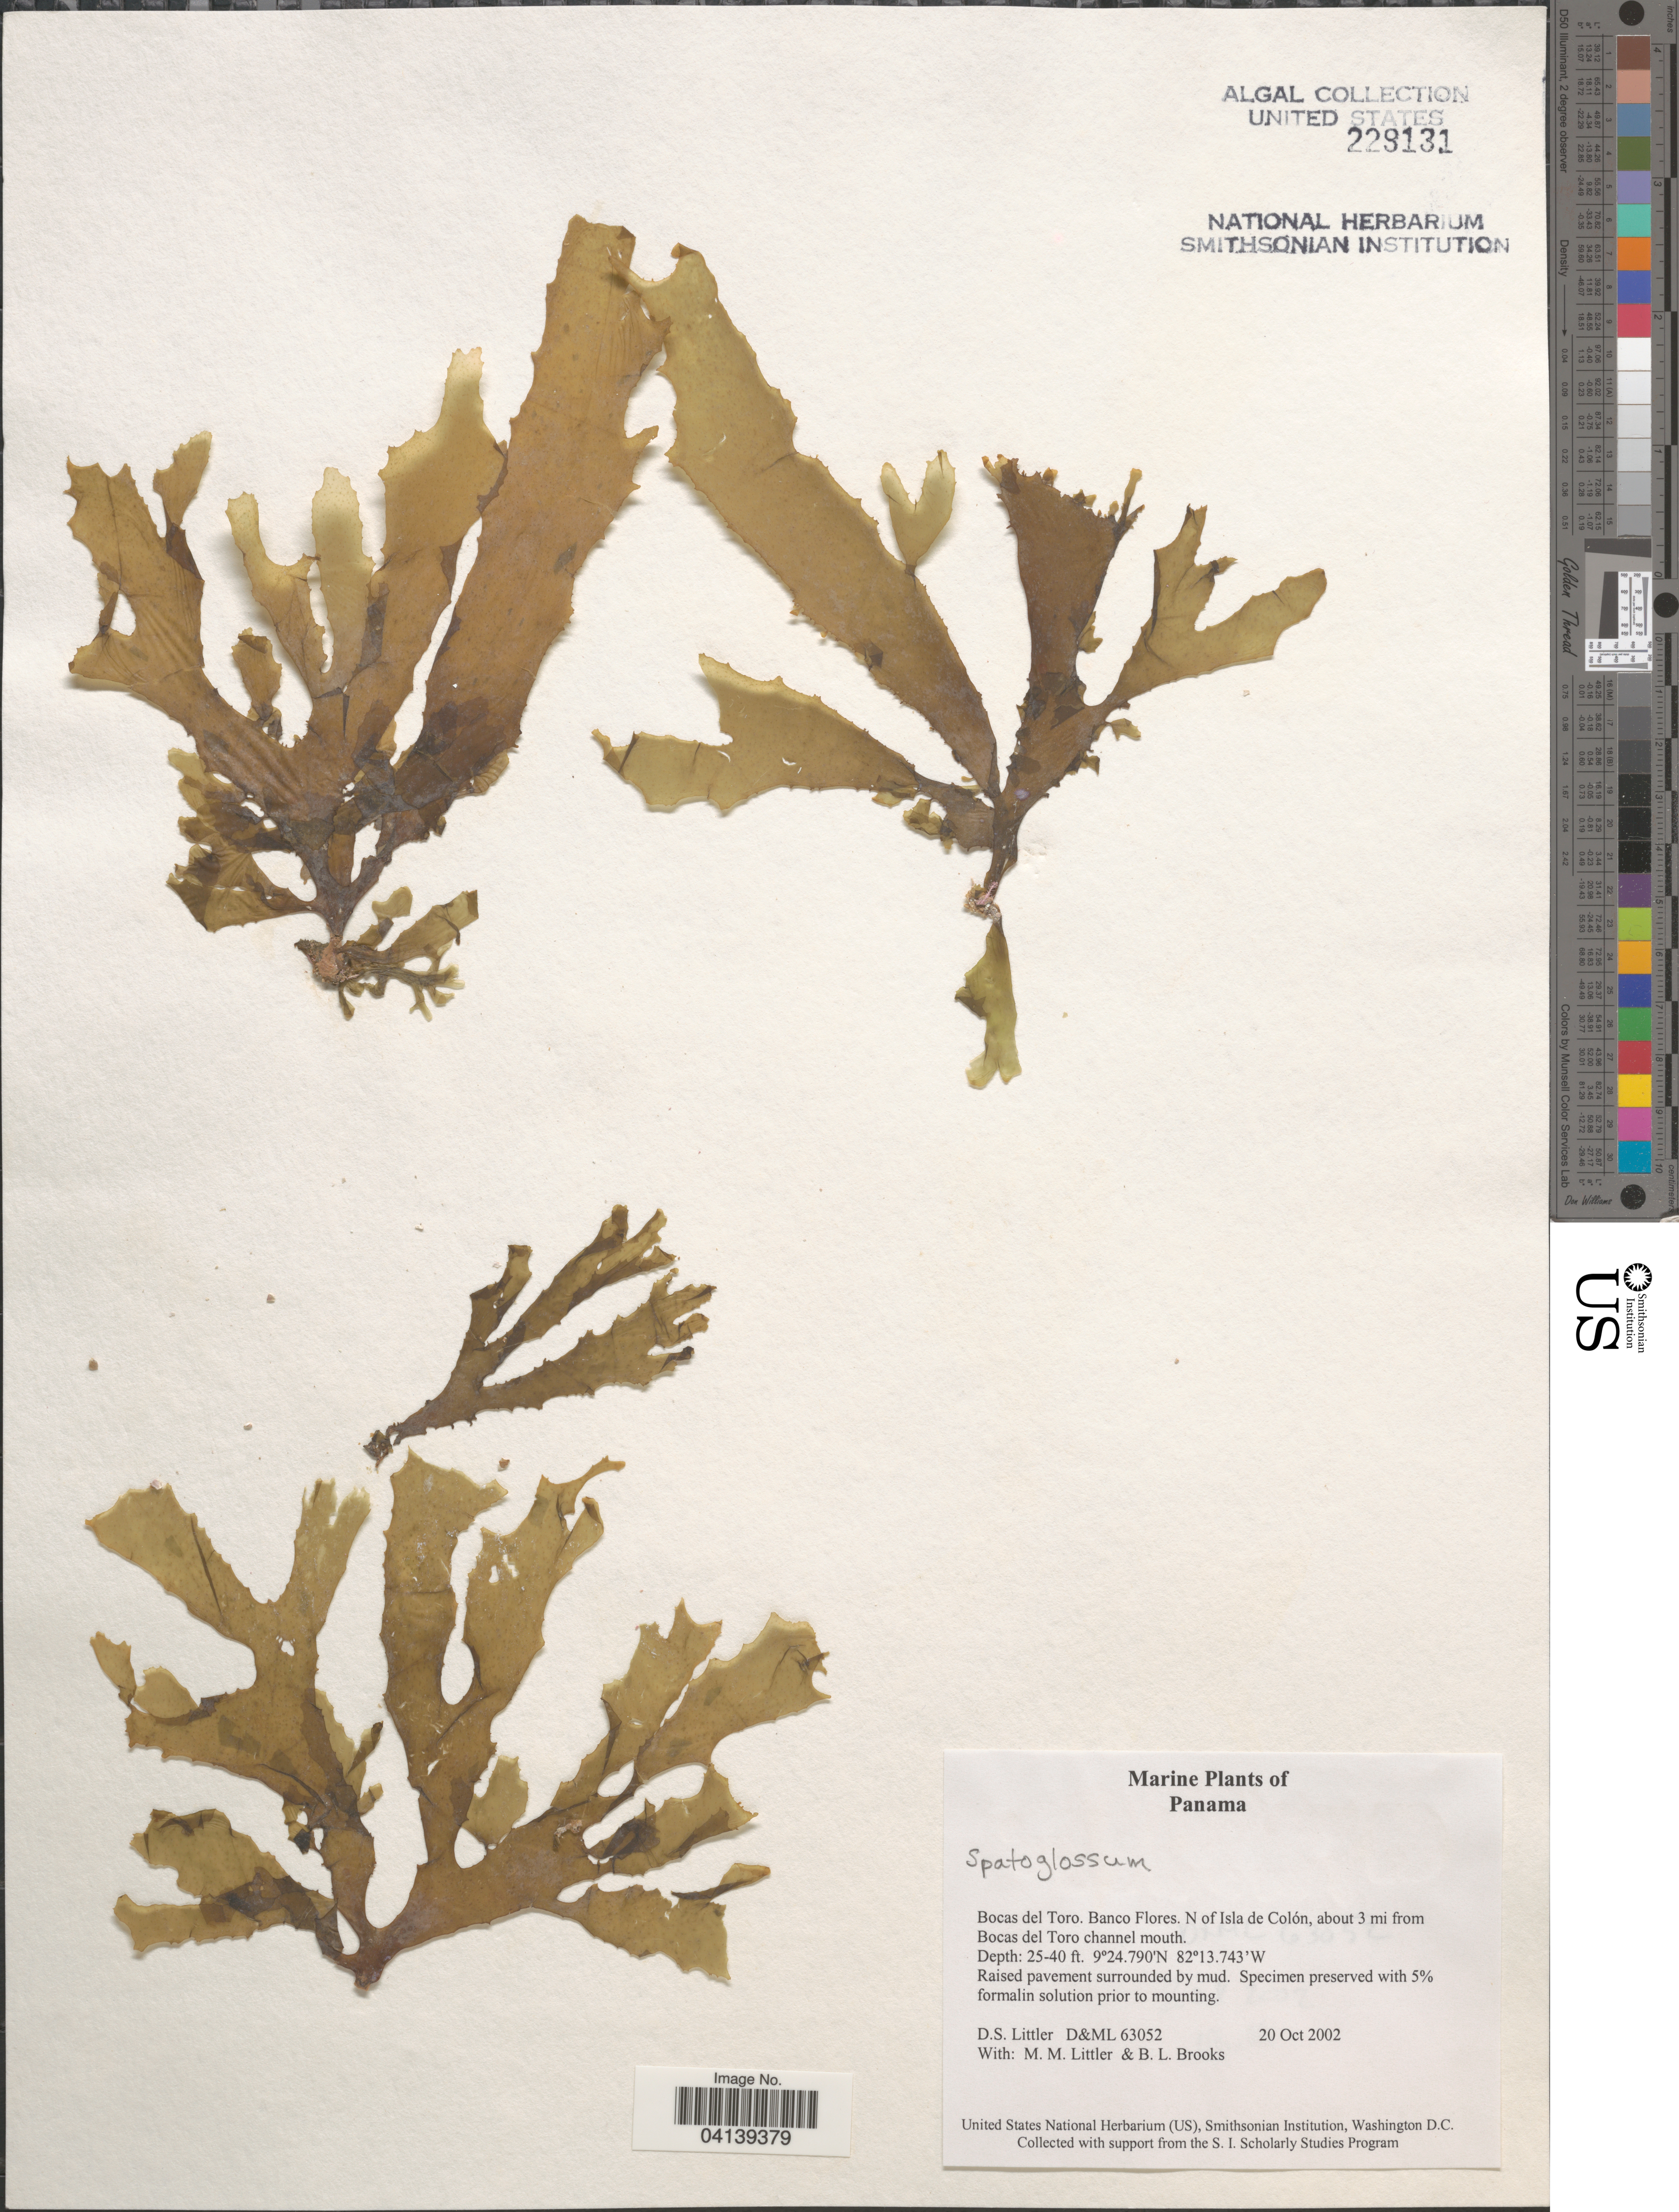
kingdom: Chromista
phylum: Ochrophyta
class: Phaeophyceae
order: Dictyotales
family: Dictyotaceae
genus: Spatoglossum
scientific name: Spatoglossum sp.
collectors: D. S. Littler & B. Brooks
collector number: D&ML63052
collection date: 2002-10-20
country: Panama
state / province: Bocas del Toro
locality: Banco Flores. N of Isla de Colón, about 3 mi from Bocas del Toro channel mouth.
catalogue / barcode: US 229131